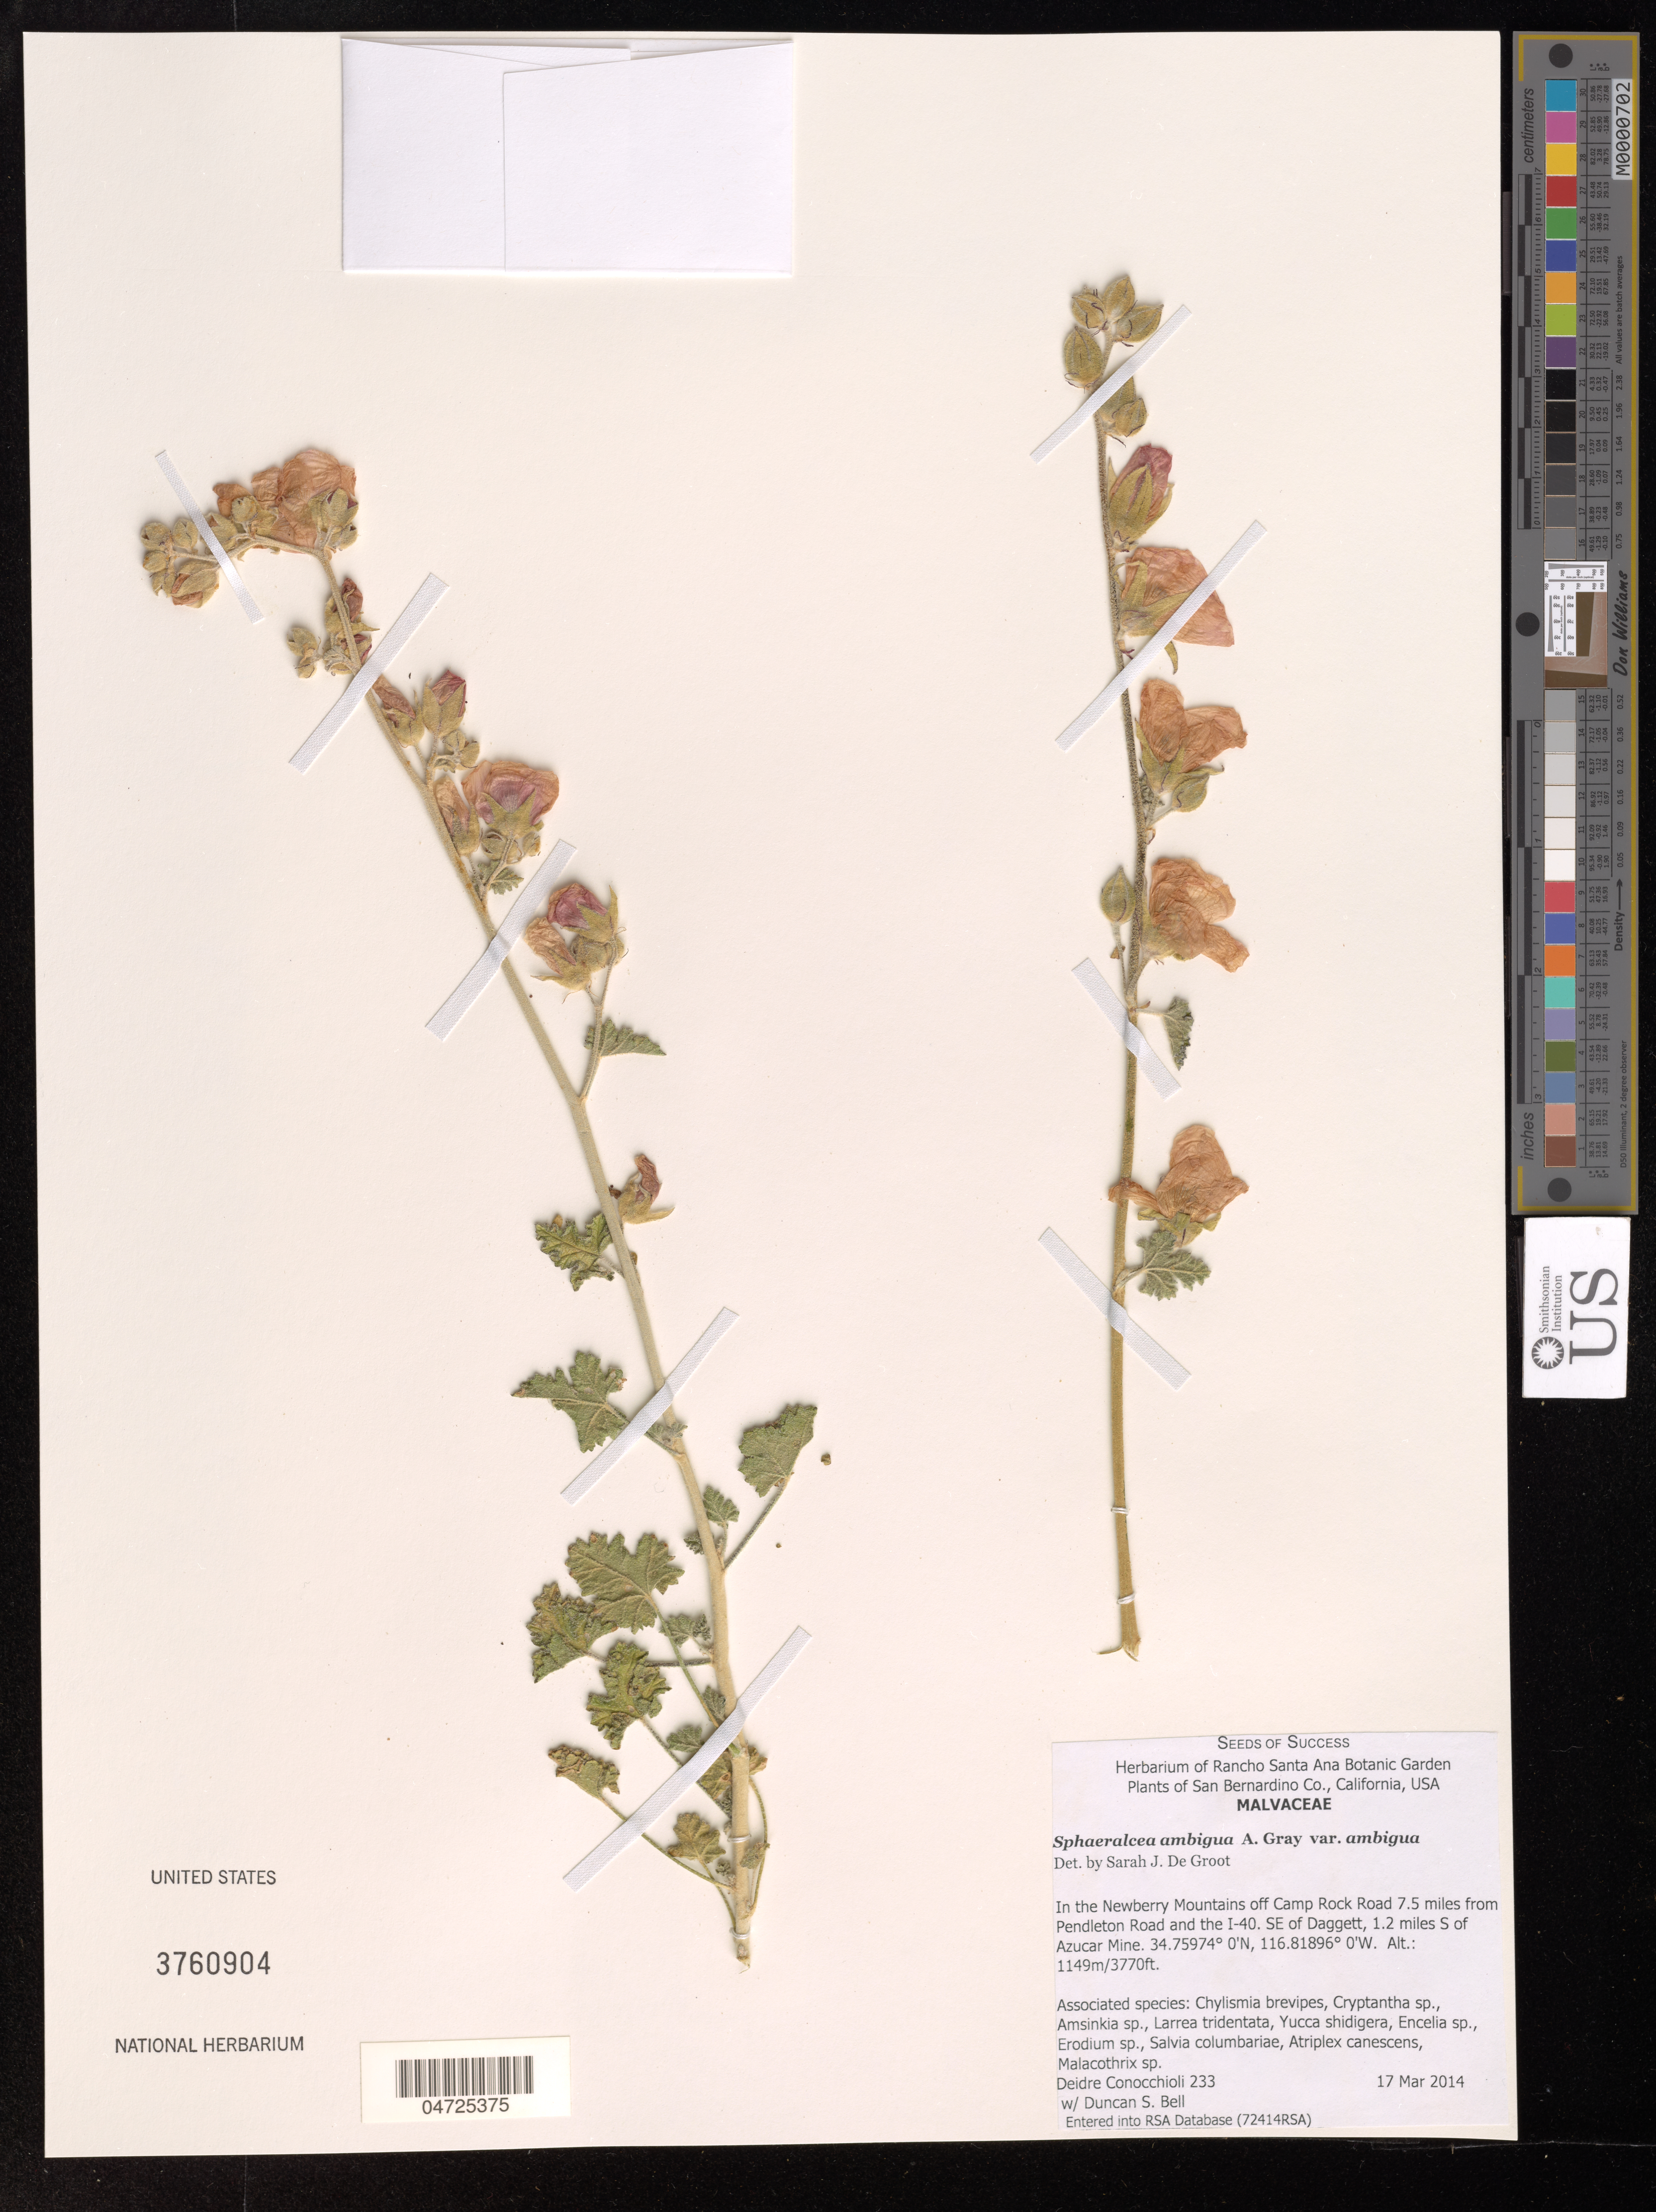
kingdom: Plantae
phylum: Tracheophyta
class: Magnoliopsida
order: Malvales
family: Malvaceae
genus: Sphaeralcea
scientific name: Sphaeralcea ambigua var. ambigua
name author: A. Gray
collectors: D. Conocchioli & D. S. Bell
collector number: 233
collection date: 2014-03-17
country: United States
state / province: California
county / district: San Bernardino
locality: San Bernardino Co. In the Newberry Mountains off Camp Rock Road 7.5 miles from Pendleton Road and the I-40. SE of Daggett, 1.2 miles S of Azucar Mine.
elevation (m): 1149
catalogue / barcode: US 3760904